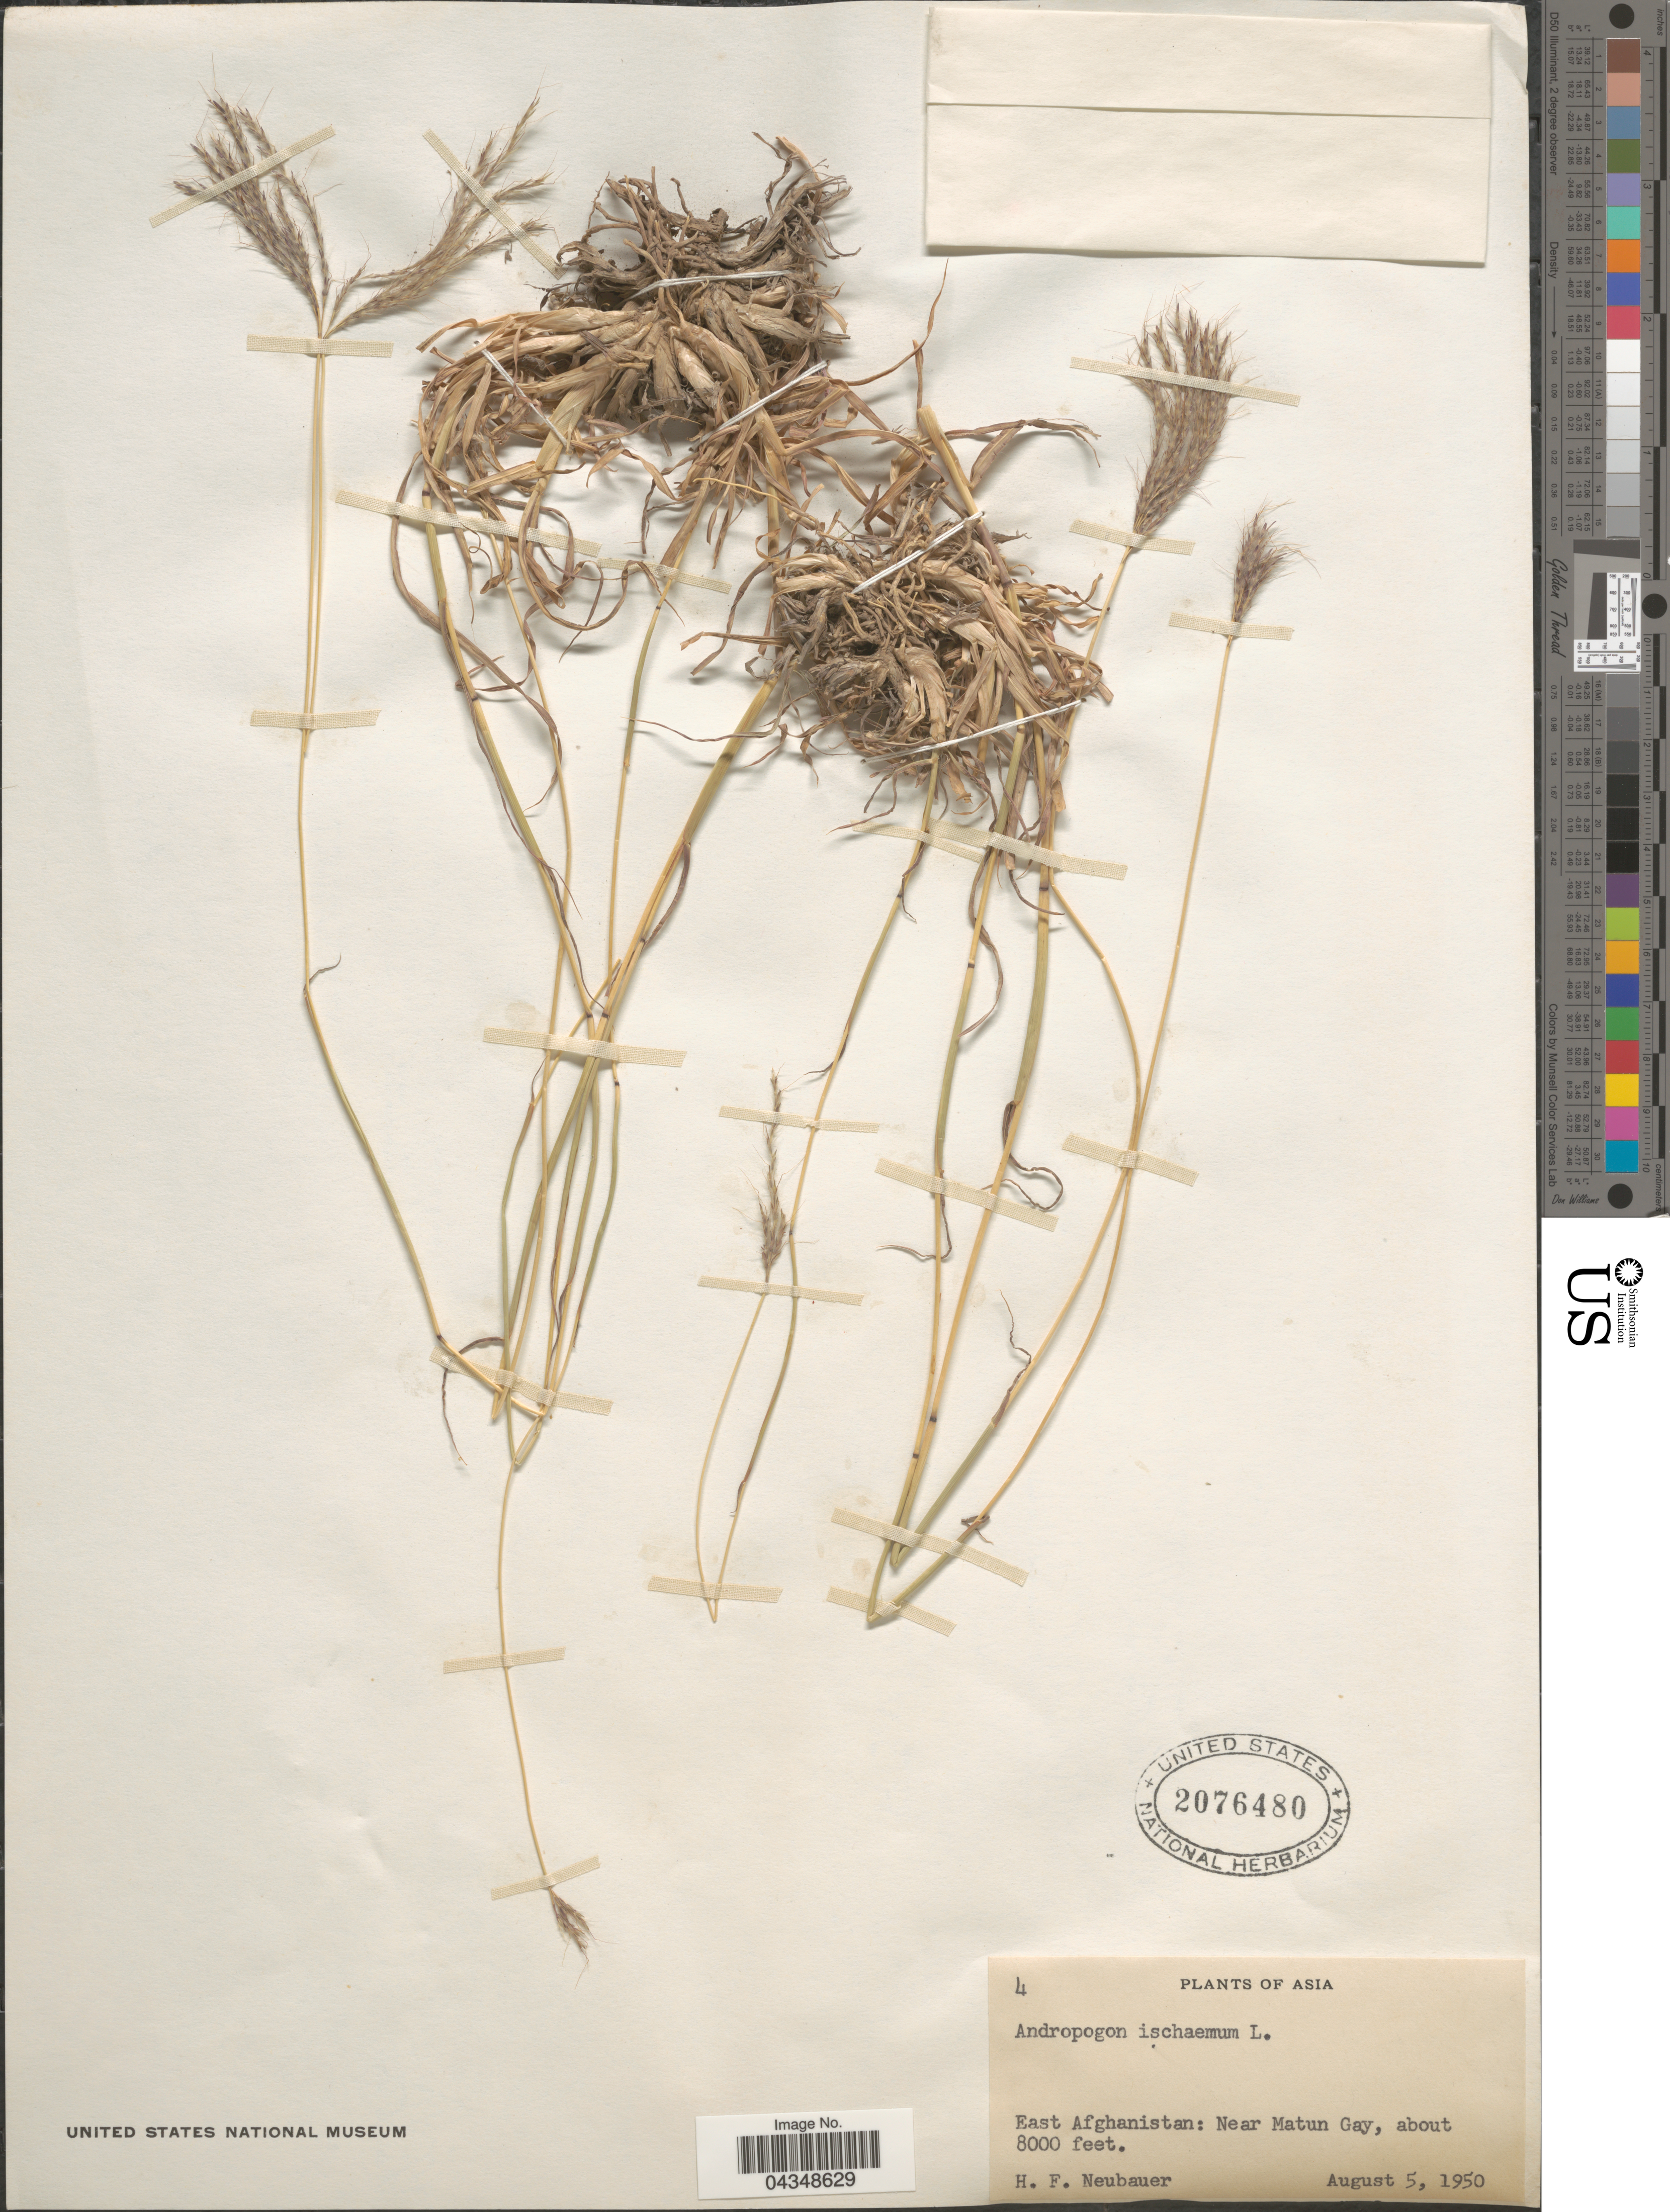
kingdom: Plantae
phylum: Tracheophyta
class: Liliopsida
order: Poales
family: Poaceae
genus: Bothriochloa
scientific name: Bothriochloa ischaemum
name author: (L.) Keng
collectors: H. Neubauer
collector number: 4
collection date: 1950-08-05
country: Afghanistan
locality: East Afghanistan: Near Matun Gay.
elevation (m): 2438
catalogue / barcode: US 2076480